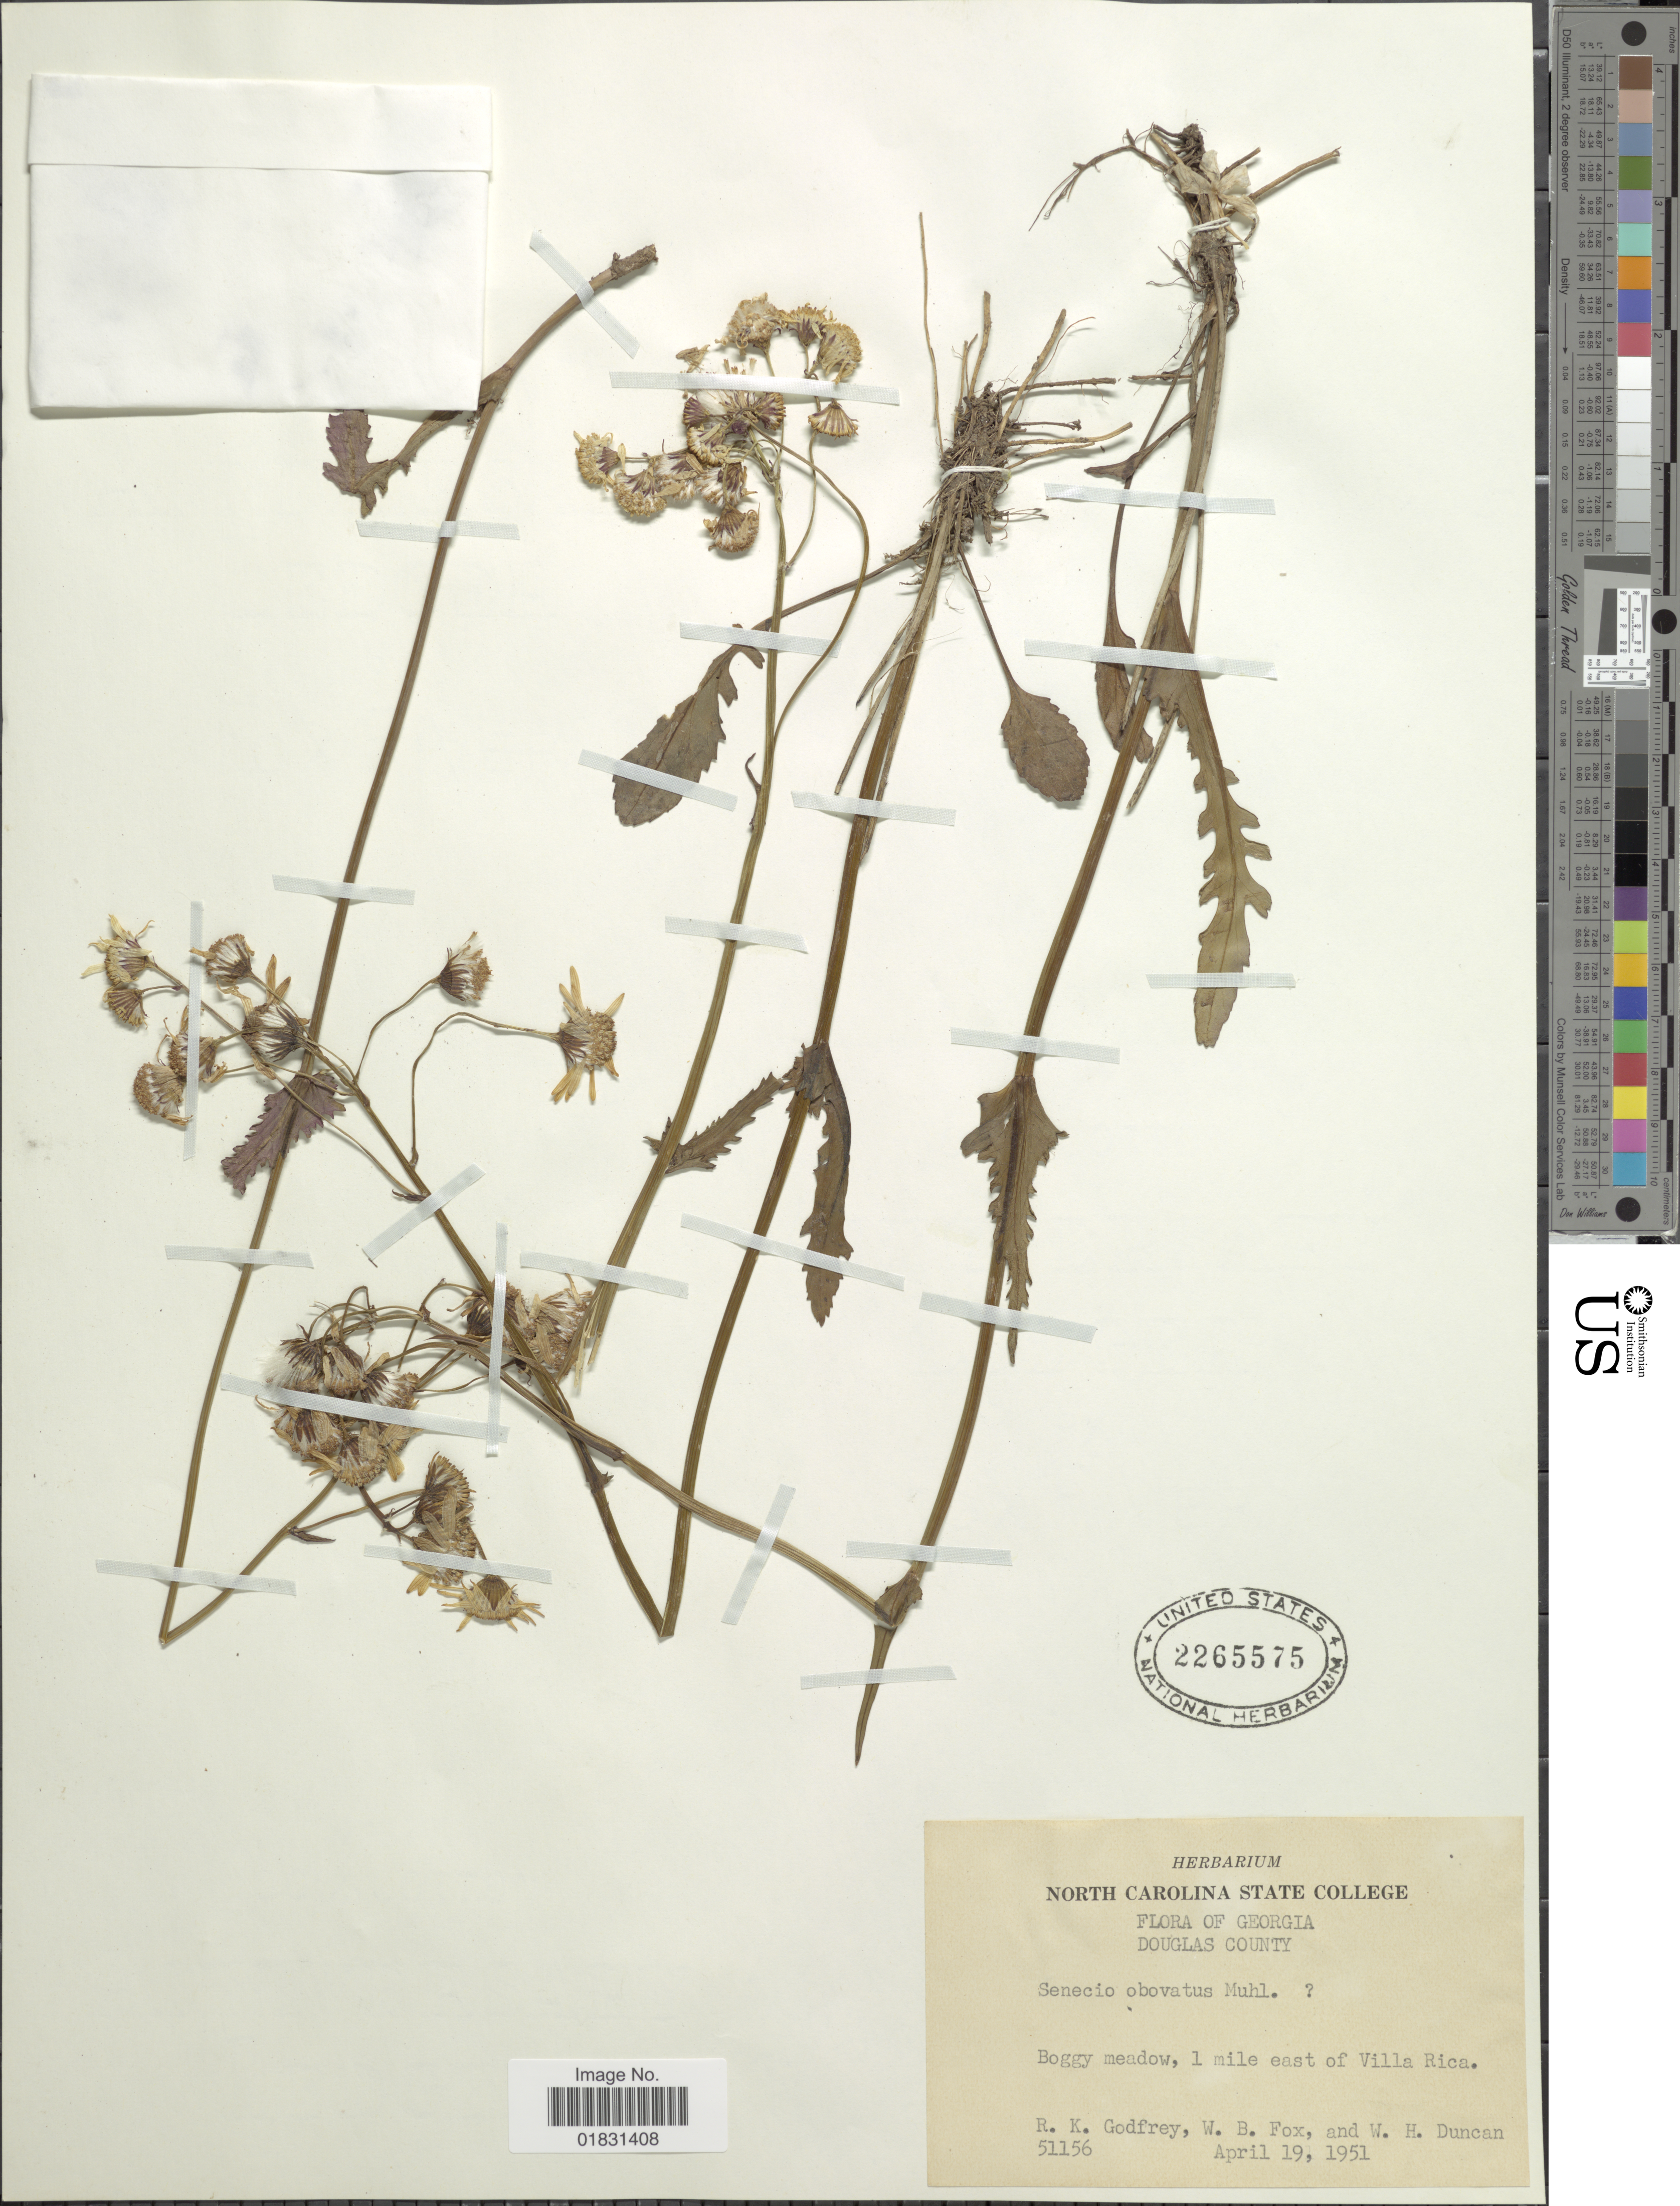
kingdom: Plantae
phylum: Tracheophyta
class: Magnoliopsida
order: Asterales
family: Asteraceae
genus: Packera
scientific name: Packera obovata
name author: (Muhl. ex Willd.) W.A. Weber & Á. Löve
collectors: R. K. Godfrey, W. B. Fox & W. H. Duncan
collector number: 51156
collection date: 1951-04-19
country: United States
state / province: Georgia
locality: Douglas County, Boggy meadow, 1 mile east of Villa Rica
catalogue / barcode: US 2265575